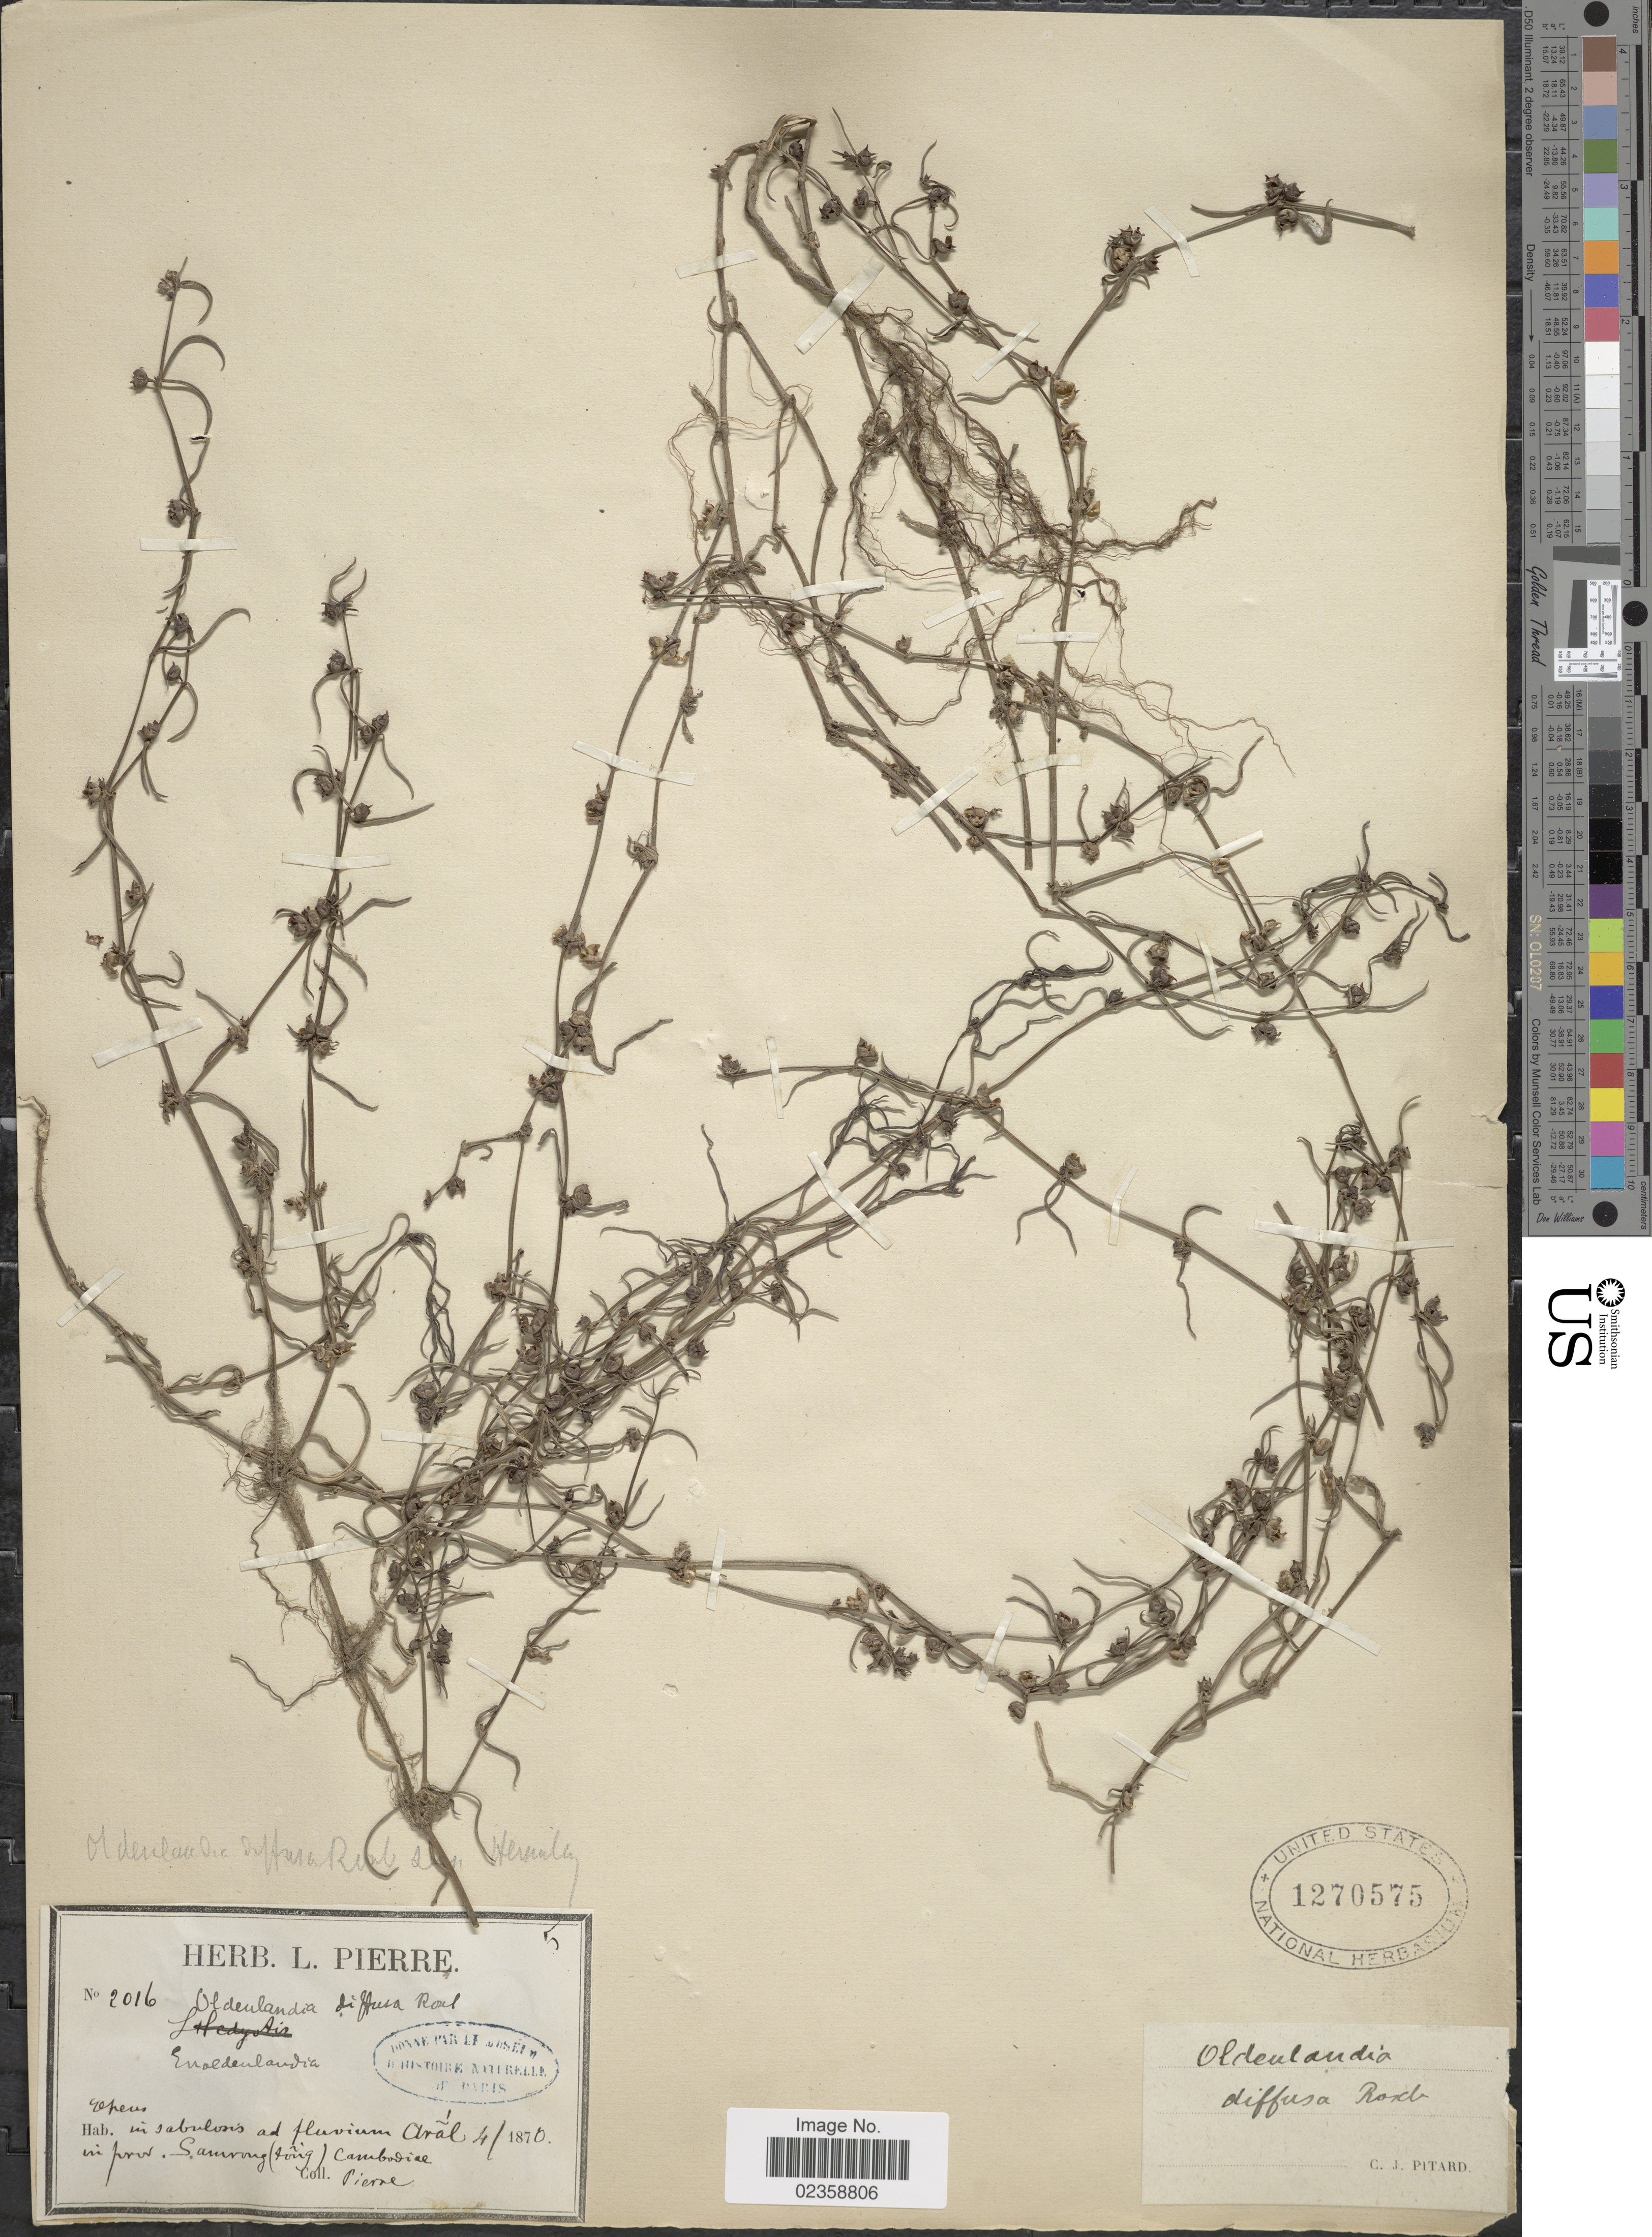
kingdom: Plantae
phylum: Tracheophyta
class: Magnoliopsida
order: Gentianales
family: Rubiaceae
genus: Oldenlandia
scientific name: Oldenlandia diffusa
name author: (Willd.) Roxb.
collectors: L. Pierre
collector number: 2016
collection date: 1870-04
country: Cambodia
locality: Prov. Samrong (tong) Cambodiae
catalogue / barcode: US 1270575